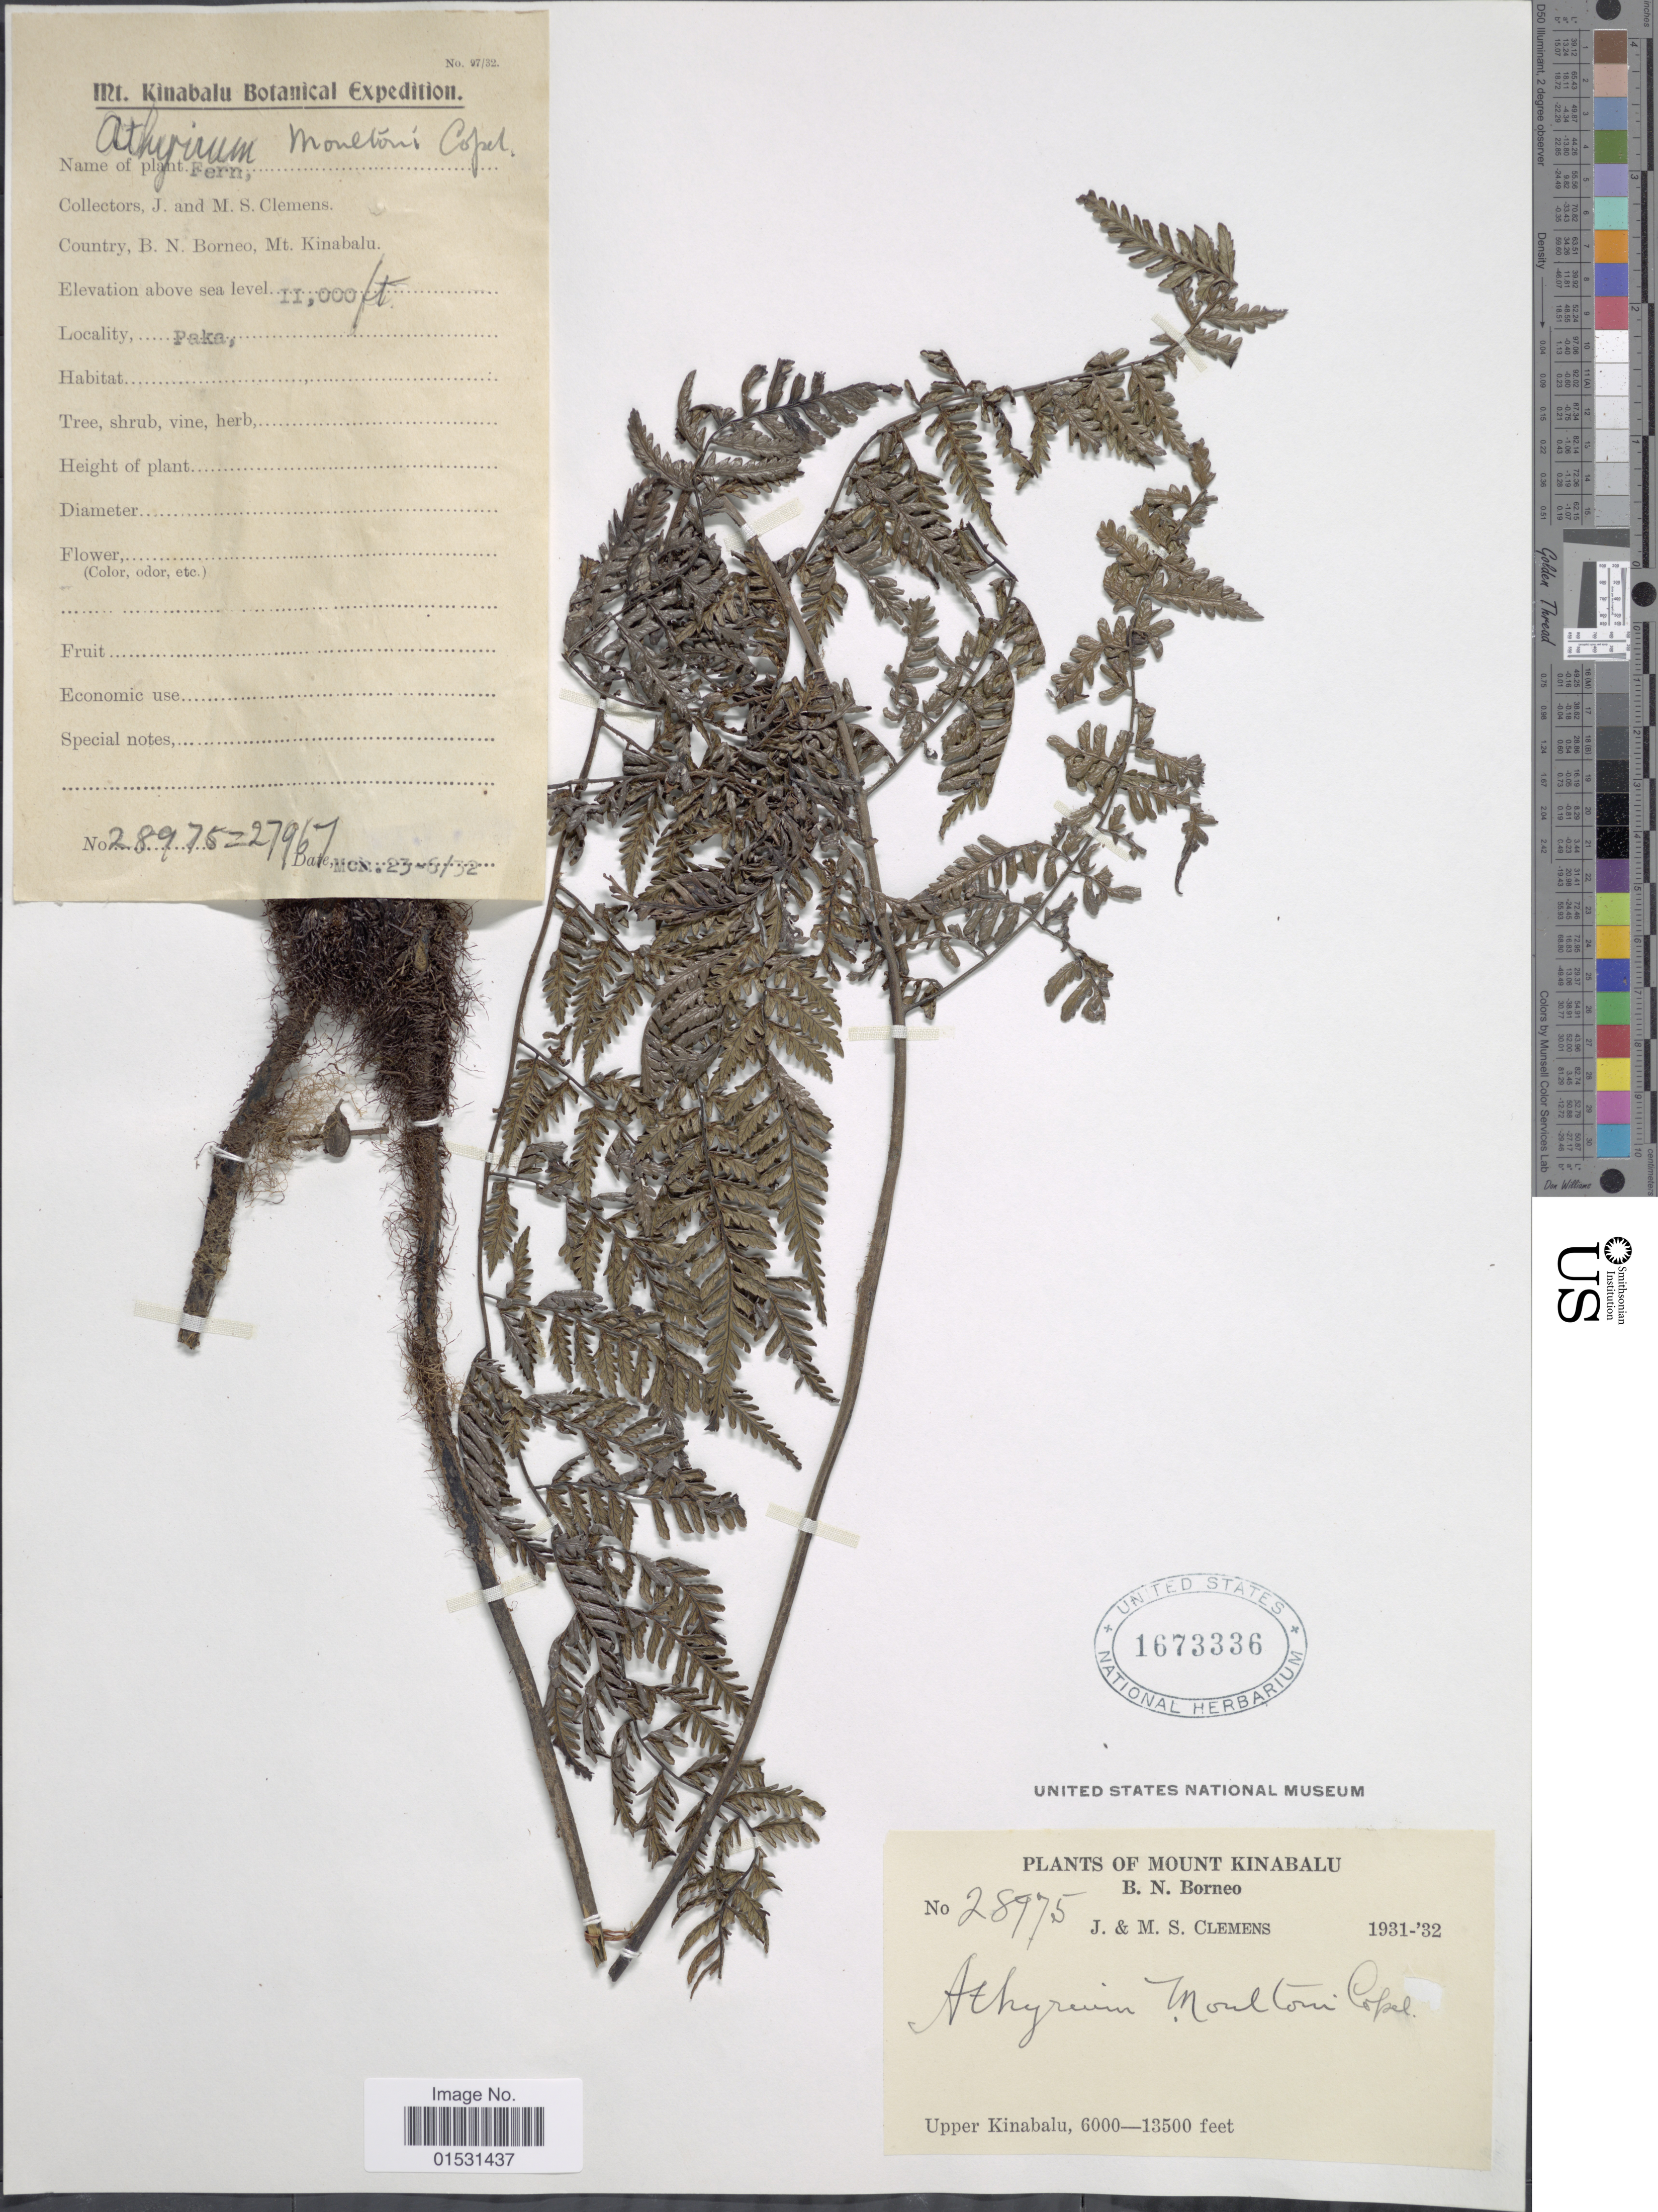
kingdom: Plantae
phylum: Tracheophyta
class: Polypodiopsida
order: Polypodiales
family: Athyriaceae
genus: Athyrium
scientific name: Athyrium moultonii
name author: Copel.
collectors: J. Clemens & M. S. Clemens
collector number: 28975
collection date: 1932-06-23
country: Malaysia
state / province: Sabah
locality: Mount Kinabalu. B.N.Borneo. Upper Kinabalu. Paka.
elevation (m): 3353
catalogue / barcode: US 1673336